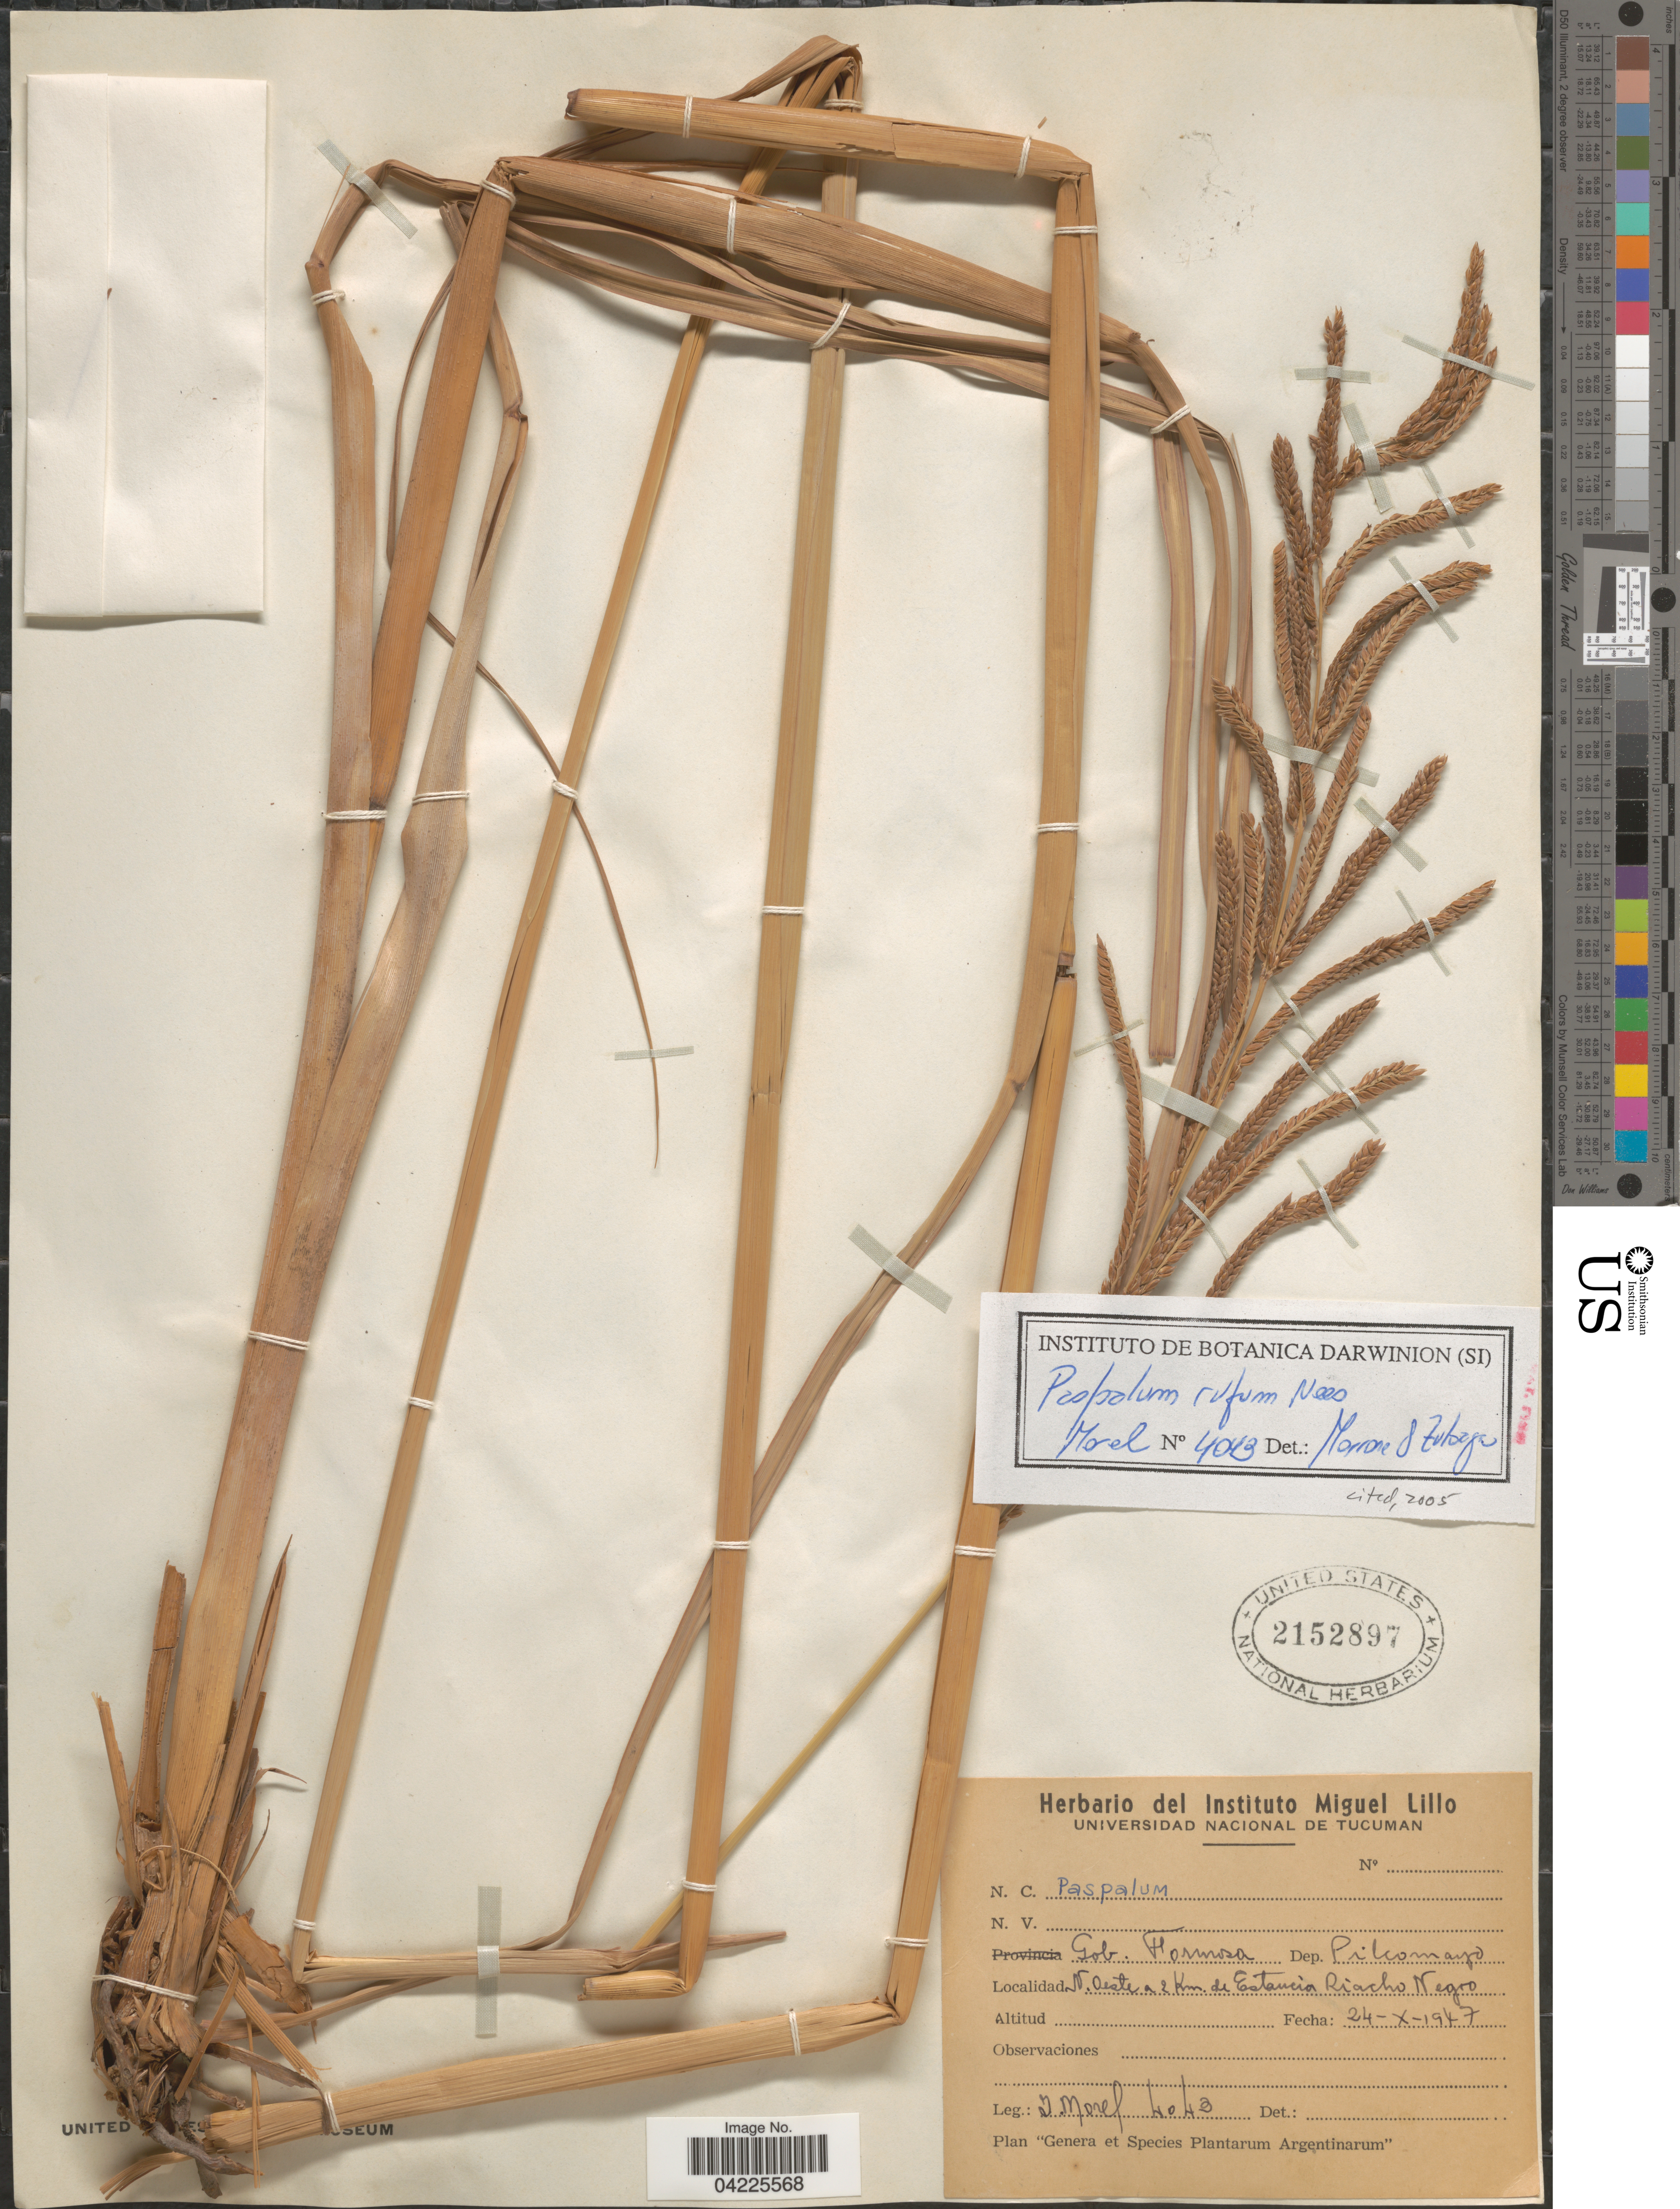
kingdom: Plantae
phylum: Tracheophyta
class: Liliopsida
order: Poales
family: Poaceae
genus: Paspalum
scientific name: Paspalum rufum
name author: Nees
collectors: I. Morel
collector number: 4043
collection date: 1947-10-24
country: Argentina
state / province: Formosa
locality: Gob. Formosa. Dep. Pilcomayo. N. Oeste a 2 Km. de Estancia Riacho Negro.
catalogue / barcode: US 2152897